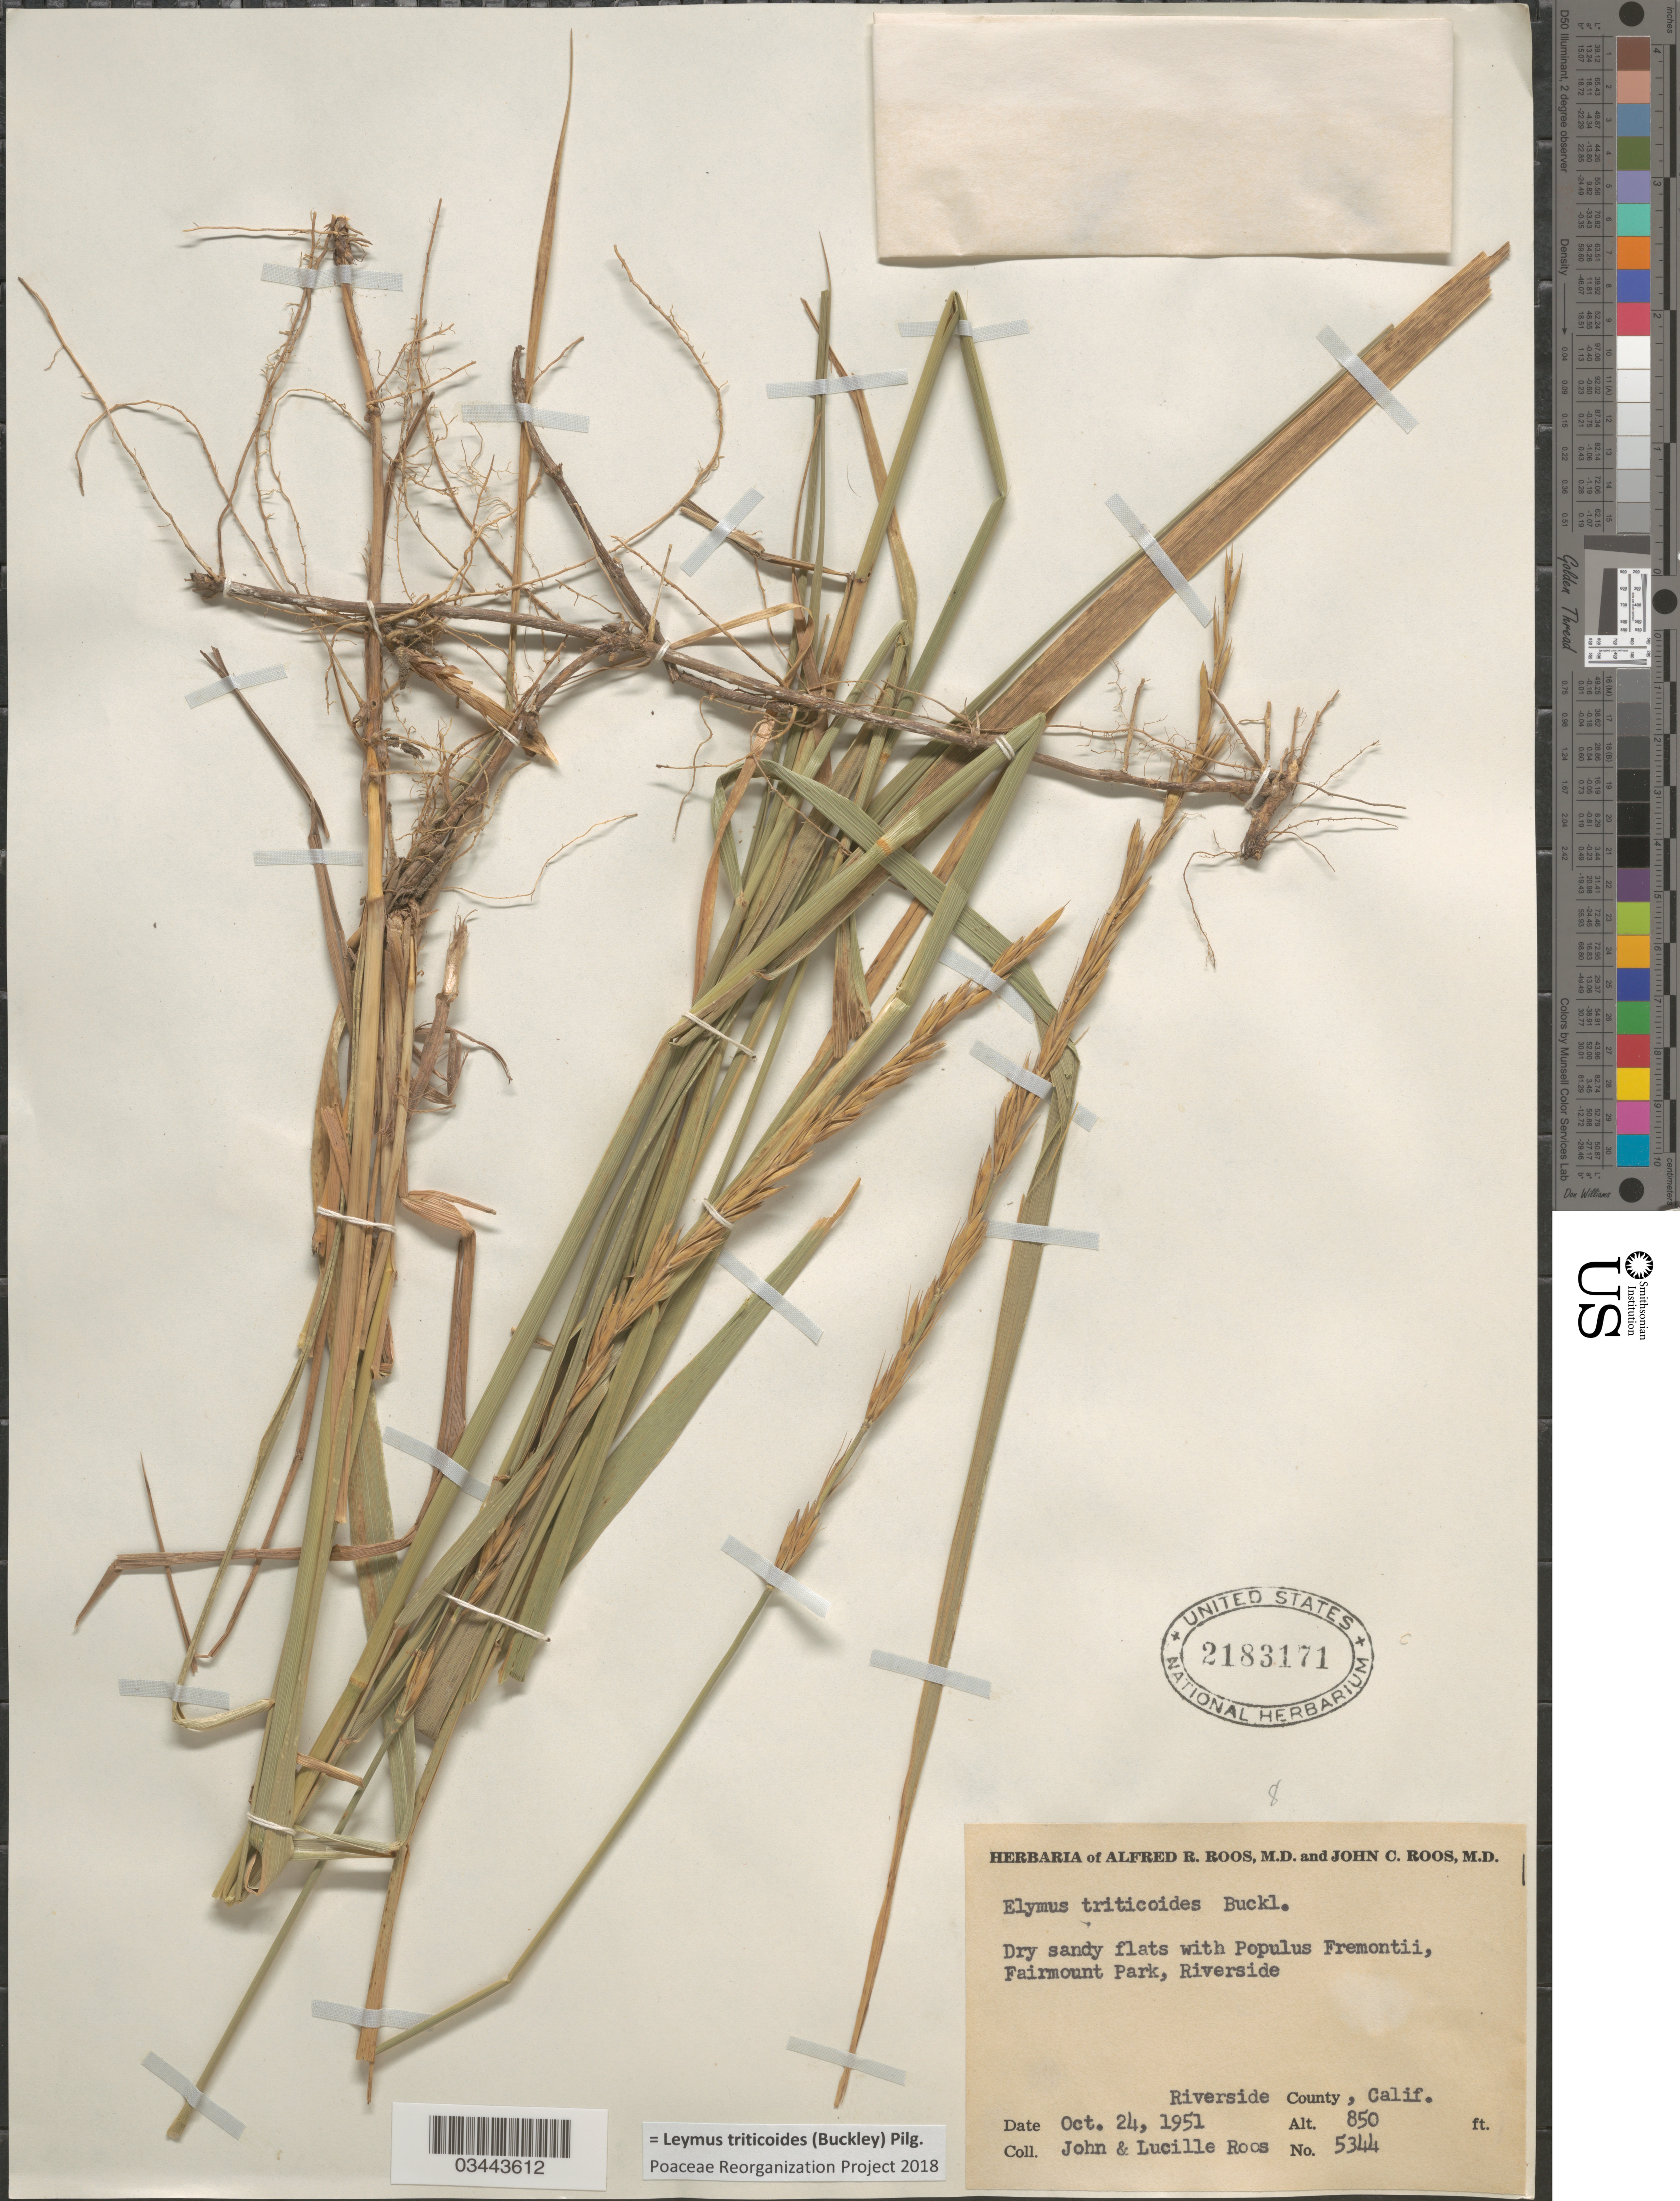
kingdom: Plantae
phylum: Tracheophyta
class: Liliopsida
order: Poales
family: Poaceae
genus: Leymus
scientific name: Leymus triticoides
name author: (Buckley) Pilg.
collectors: J. C. Roos & L. Roos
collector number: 5344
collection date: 1951-10-24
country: United States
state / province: California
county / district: Riverside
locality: Fairmount Park, Riverside. Riverside County.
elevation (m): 259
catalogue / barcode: US 2183171